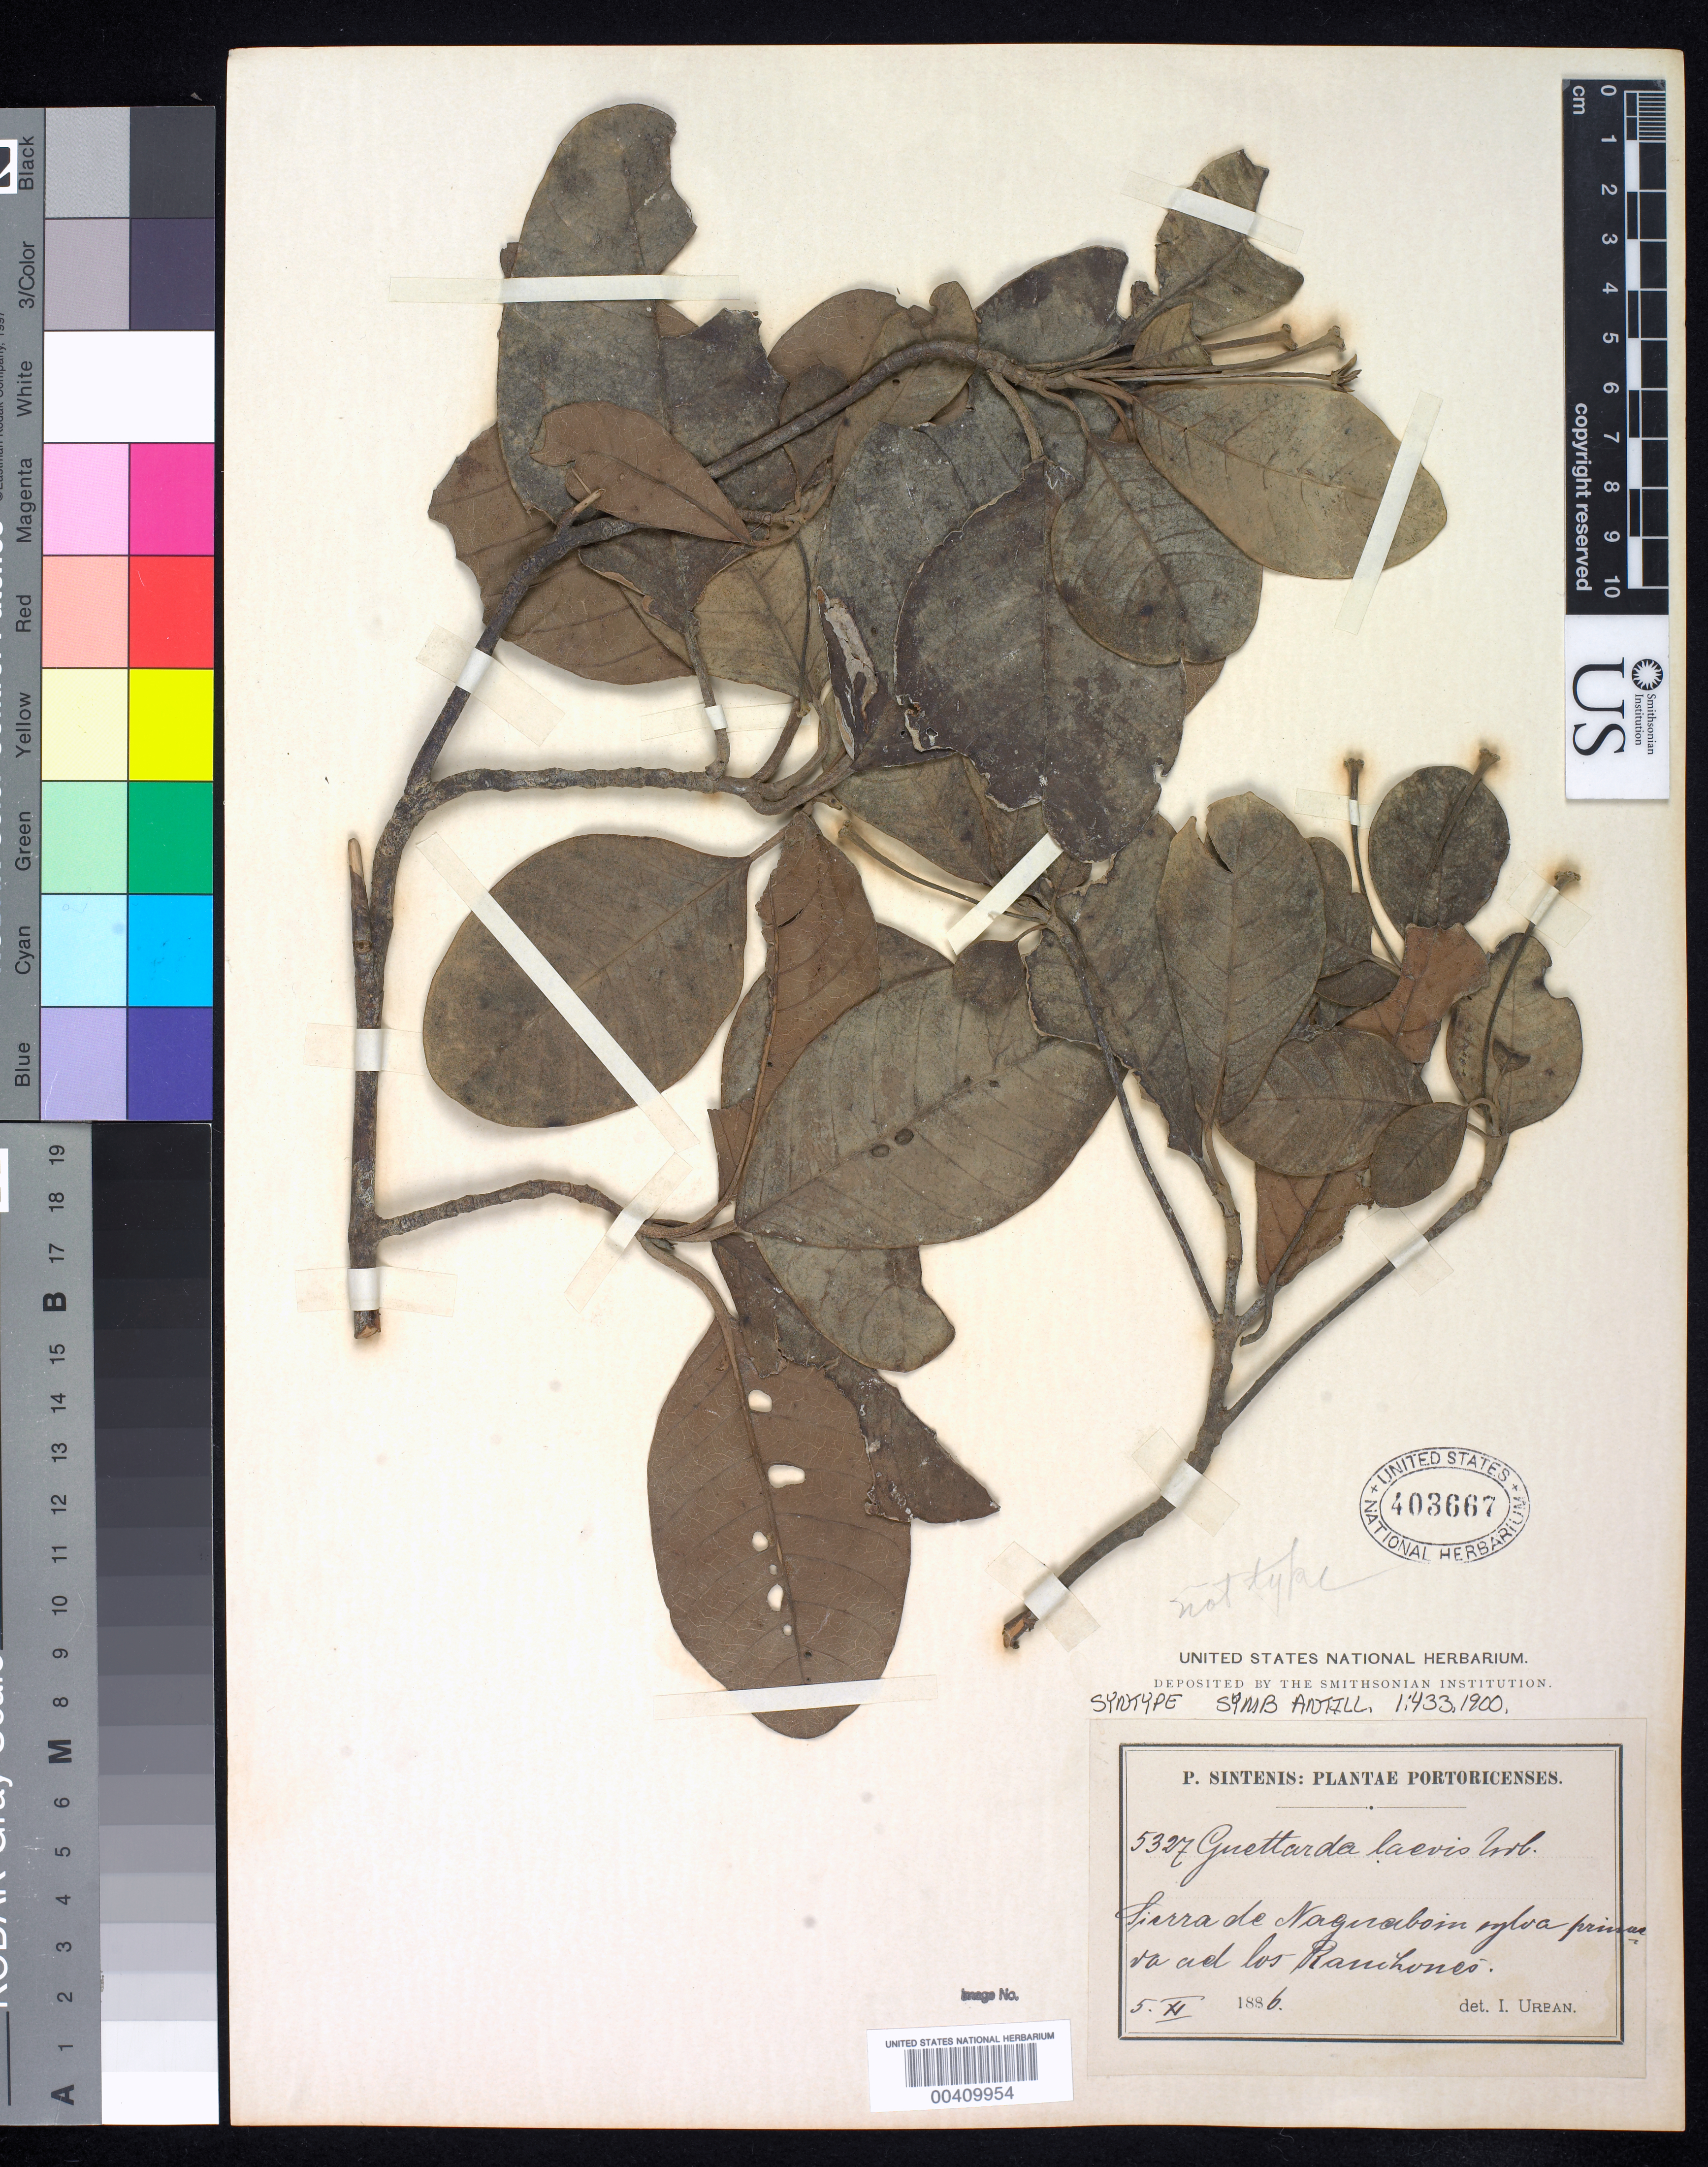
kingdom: Plantae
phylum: Tracheophyta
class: Magnoliopsida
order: Gentianales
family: Rubiaceae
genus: Guettarda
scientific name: Guettarda laevis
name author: Urb.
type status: Syntype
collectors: P. Sintenis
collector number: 5327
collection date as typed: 05 Nov 1886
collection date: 1886-11-05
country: Puerto Rico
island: Greater Antilles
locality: Sierra de Nageraboim Sylva Primasva ad Los Ranchones.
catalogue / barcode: US 403667